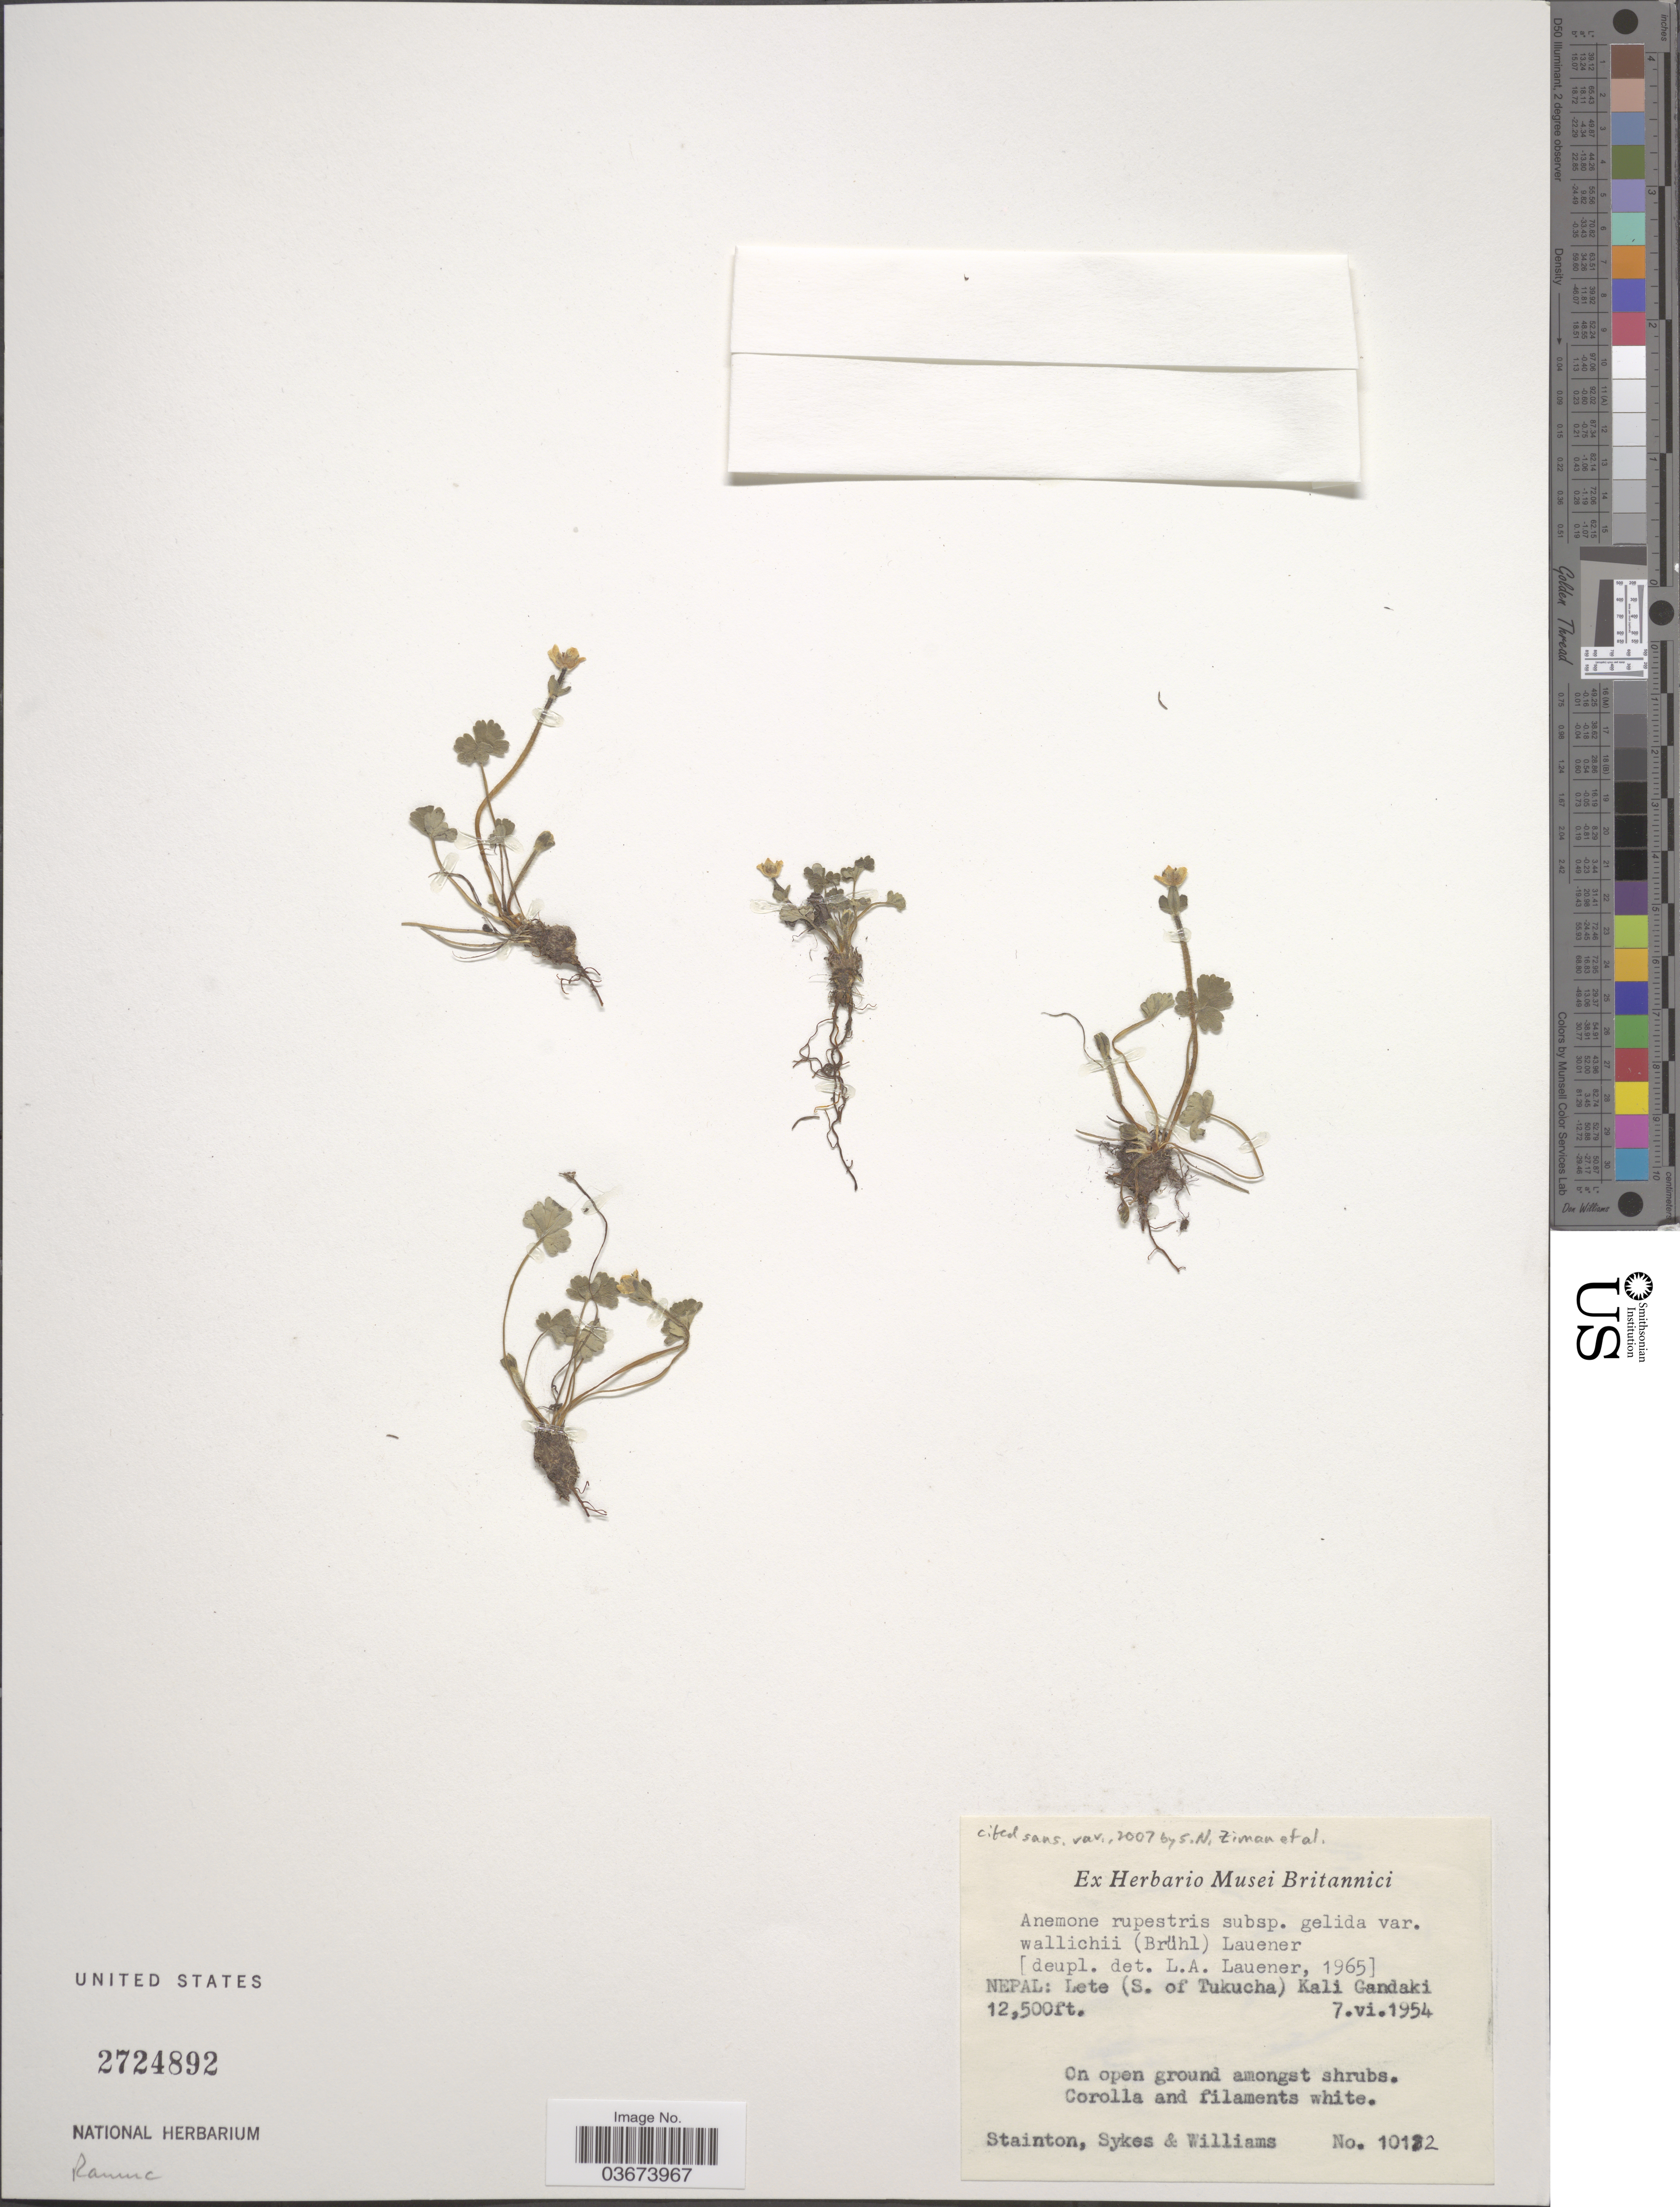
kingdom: Plantae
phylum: Tracheophyta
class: Magnoliopsida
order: Ranunculales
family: Ranunculaceae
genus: Anemone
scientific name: Anemone rupestris subsp. gelida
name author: (Maxim.) Lauener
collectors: -. Stainton, Sykes, -- & -- Williams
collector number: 10182*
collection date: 1954-06-07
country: Nepal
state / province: Gandaki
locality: Lete (S. of Tukucha) Kali Gandaki.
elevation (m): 3810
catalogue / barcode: US 2724892